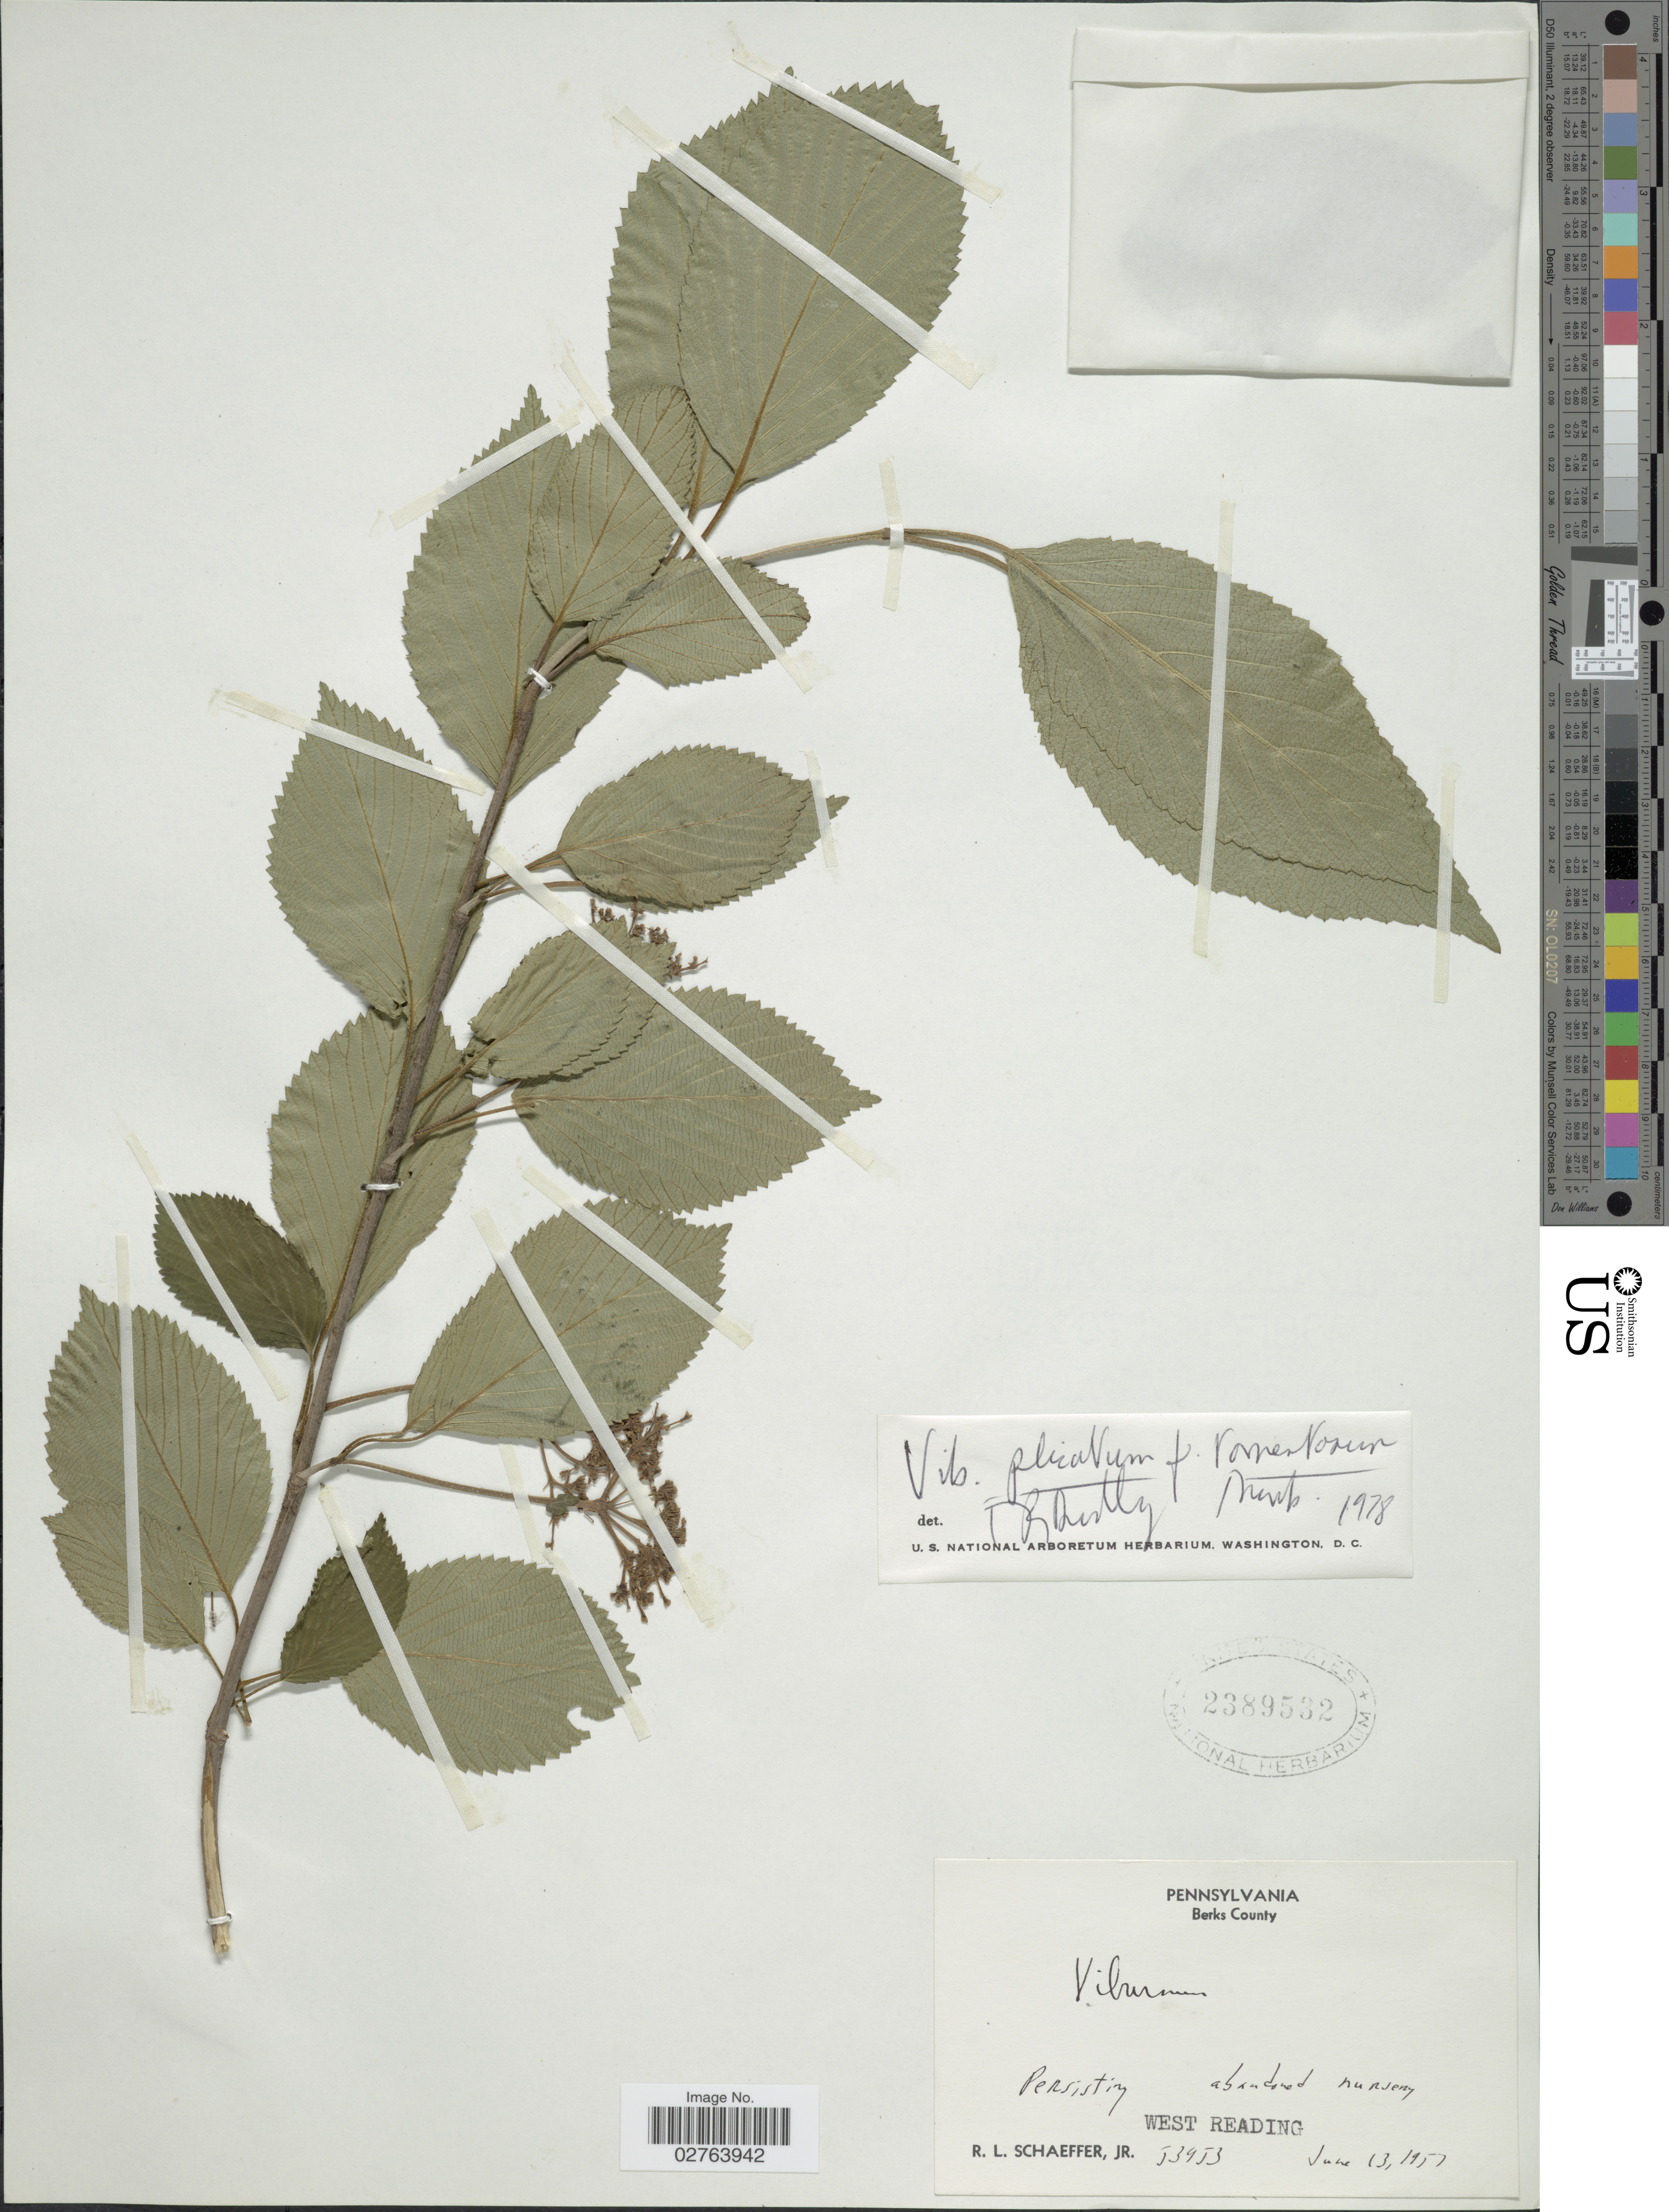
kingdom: Plantae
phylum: Tracheophyta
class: Magnoliopsida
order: Dipsacales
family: Viburnaceae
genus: Viburnum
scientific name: Viburnum plicatum var. tomentosum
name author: Miq.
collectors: R. L. Schaeffer Jr.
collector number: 53953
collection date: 1957-06-13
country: United States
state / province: Pennsylvania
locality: Berks County. Persisting abandoned nursery. West Reading.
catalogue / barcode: US 2389532